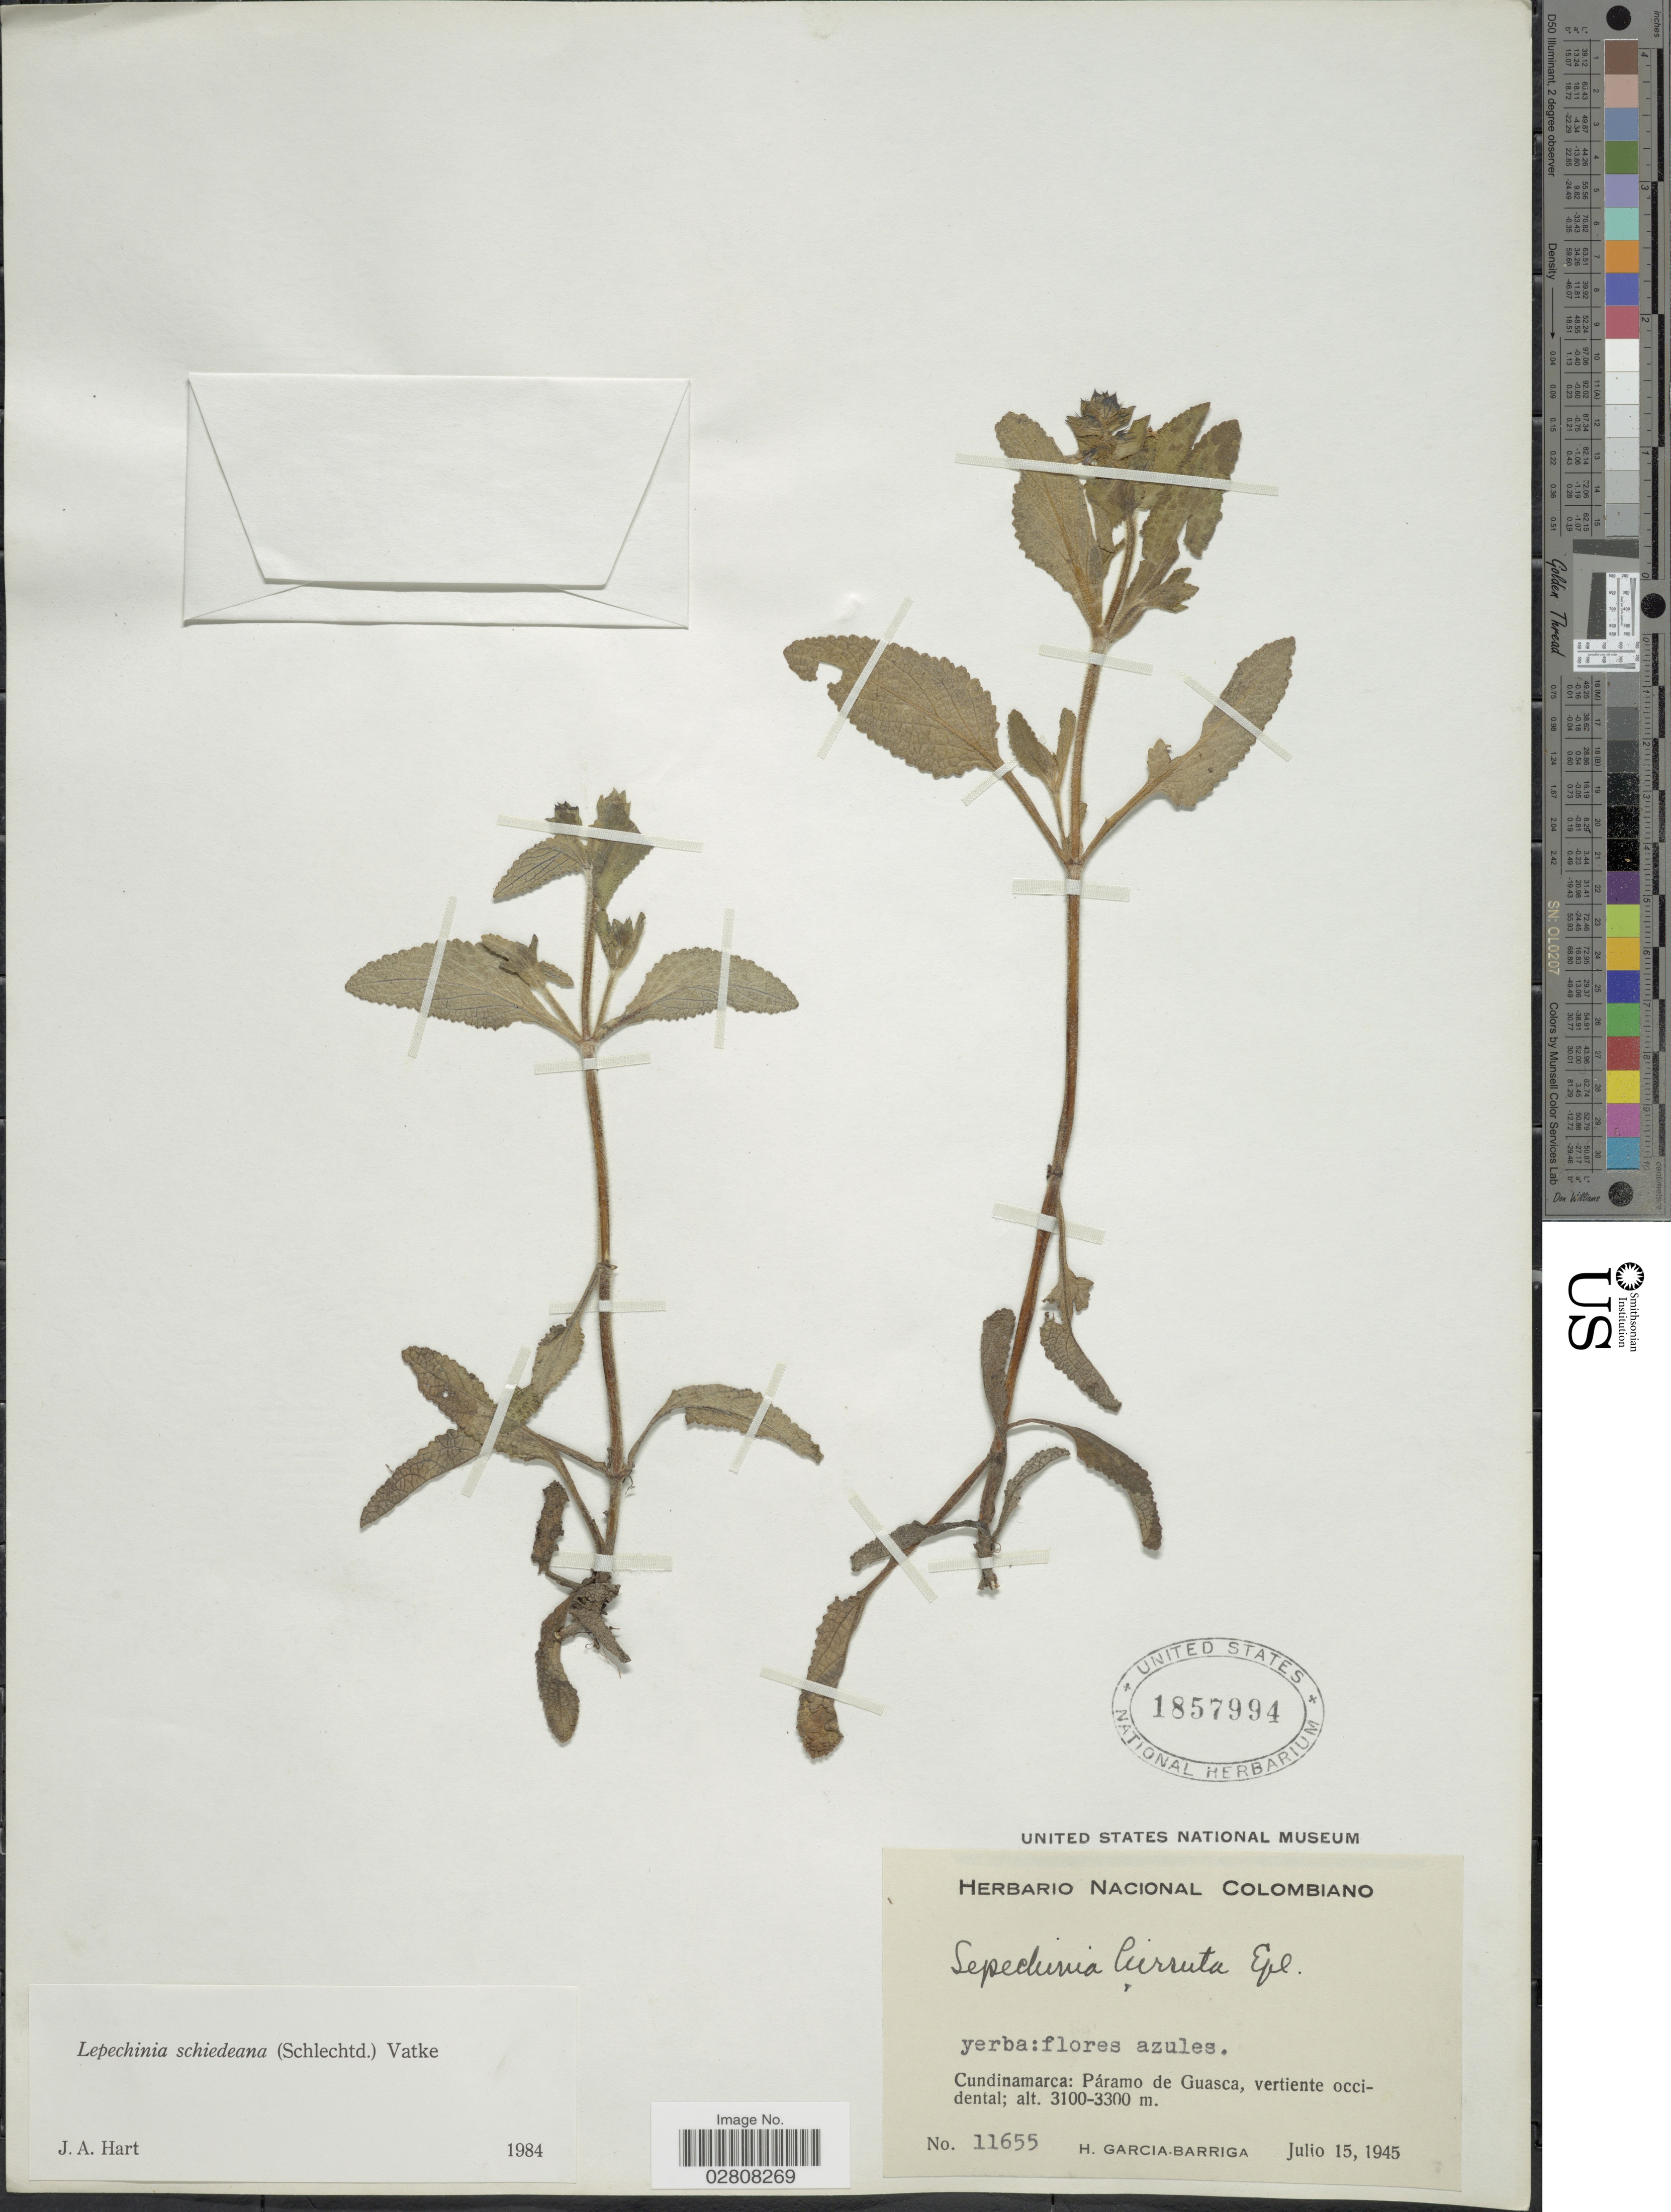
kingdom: Plantae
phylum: Tracheophyta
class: Magnoliopsida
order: Lamiales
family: Lamiaceae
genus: Lepechinia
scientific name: Lepechinia schiedeana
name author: (Schltdl.) Vatke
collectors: H. García Barriga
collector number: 11655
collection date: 1945-07-15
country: Colombia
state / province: Cundinamarca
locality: Cundinamarca: Páramo de Guasca, vertiente occidental.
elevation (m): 3100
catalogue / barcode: US 1857994